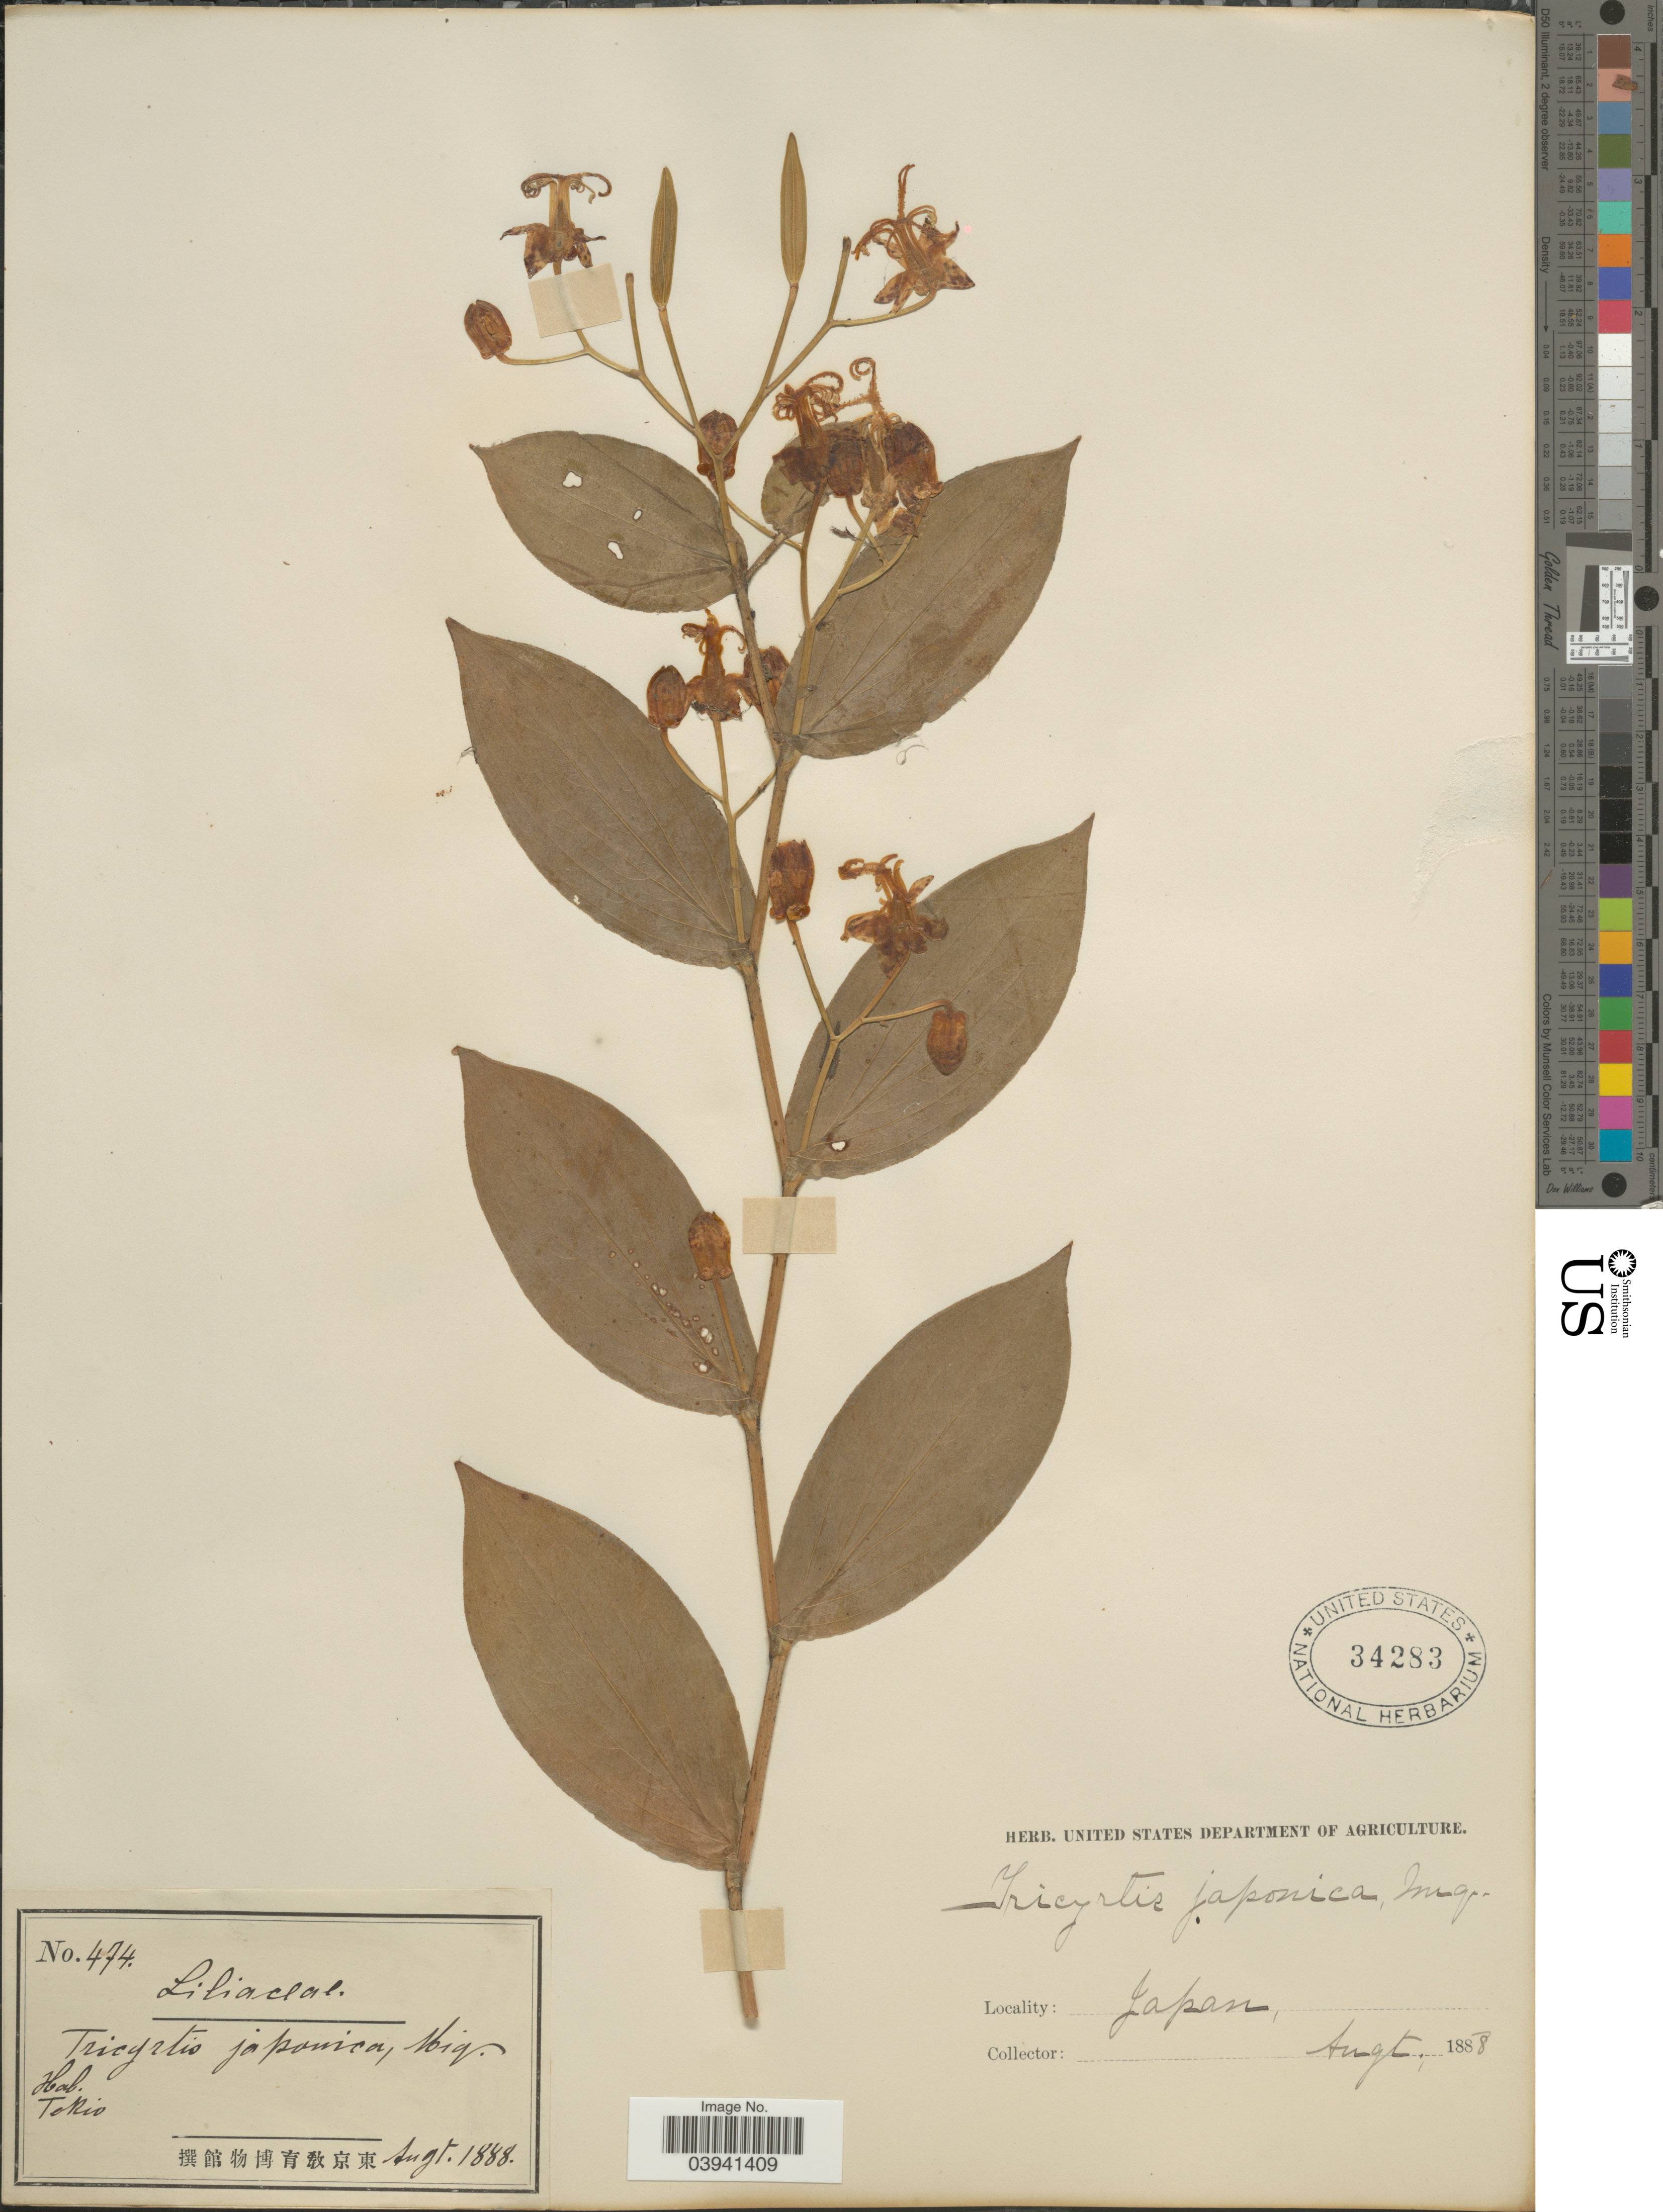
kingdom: Plantae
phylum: Tracheophyta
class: Liliopsida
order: Liliales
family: Liliaceae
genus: Tricyrtis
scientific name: Tricyrtis japonica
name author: Miq.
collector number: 474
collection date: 1888-08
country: Japan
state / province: Tokyo, Federal City of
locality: Tokio.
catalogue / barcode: US 34283